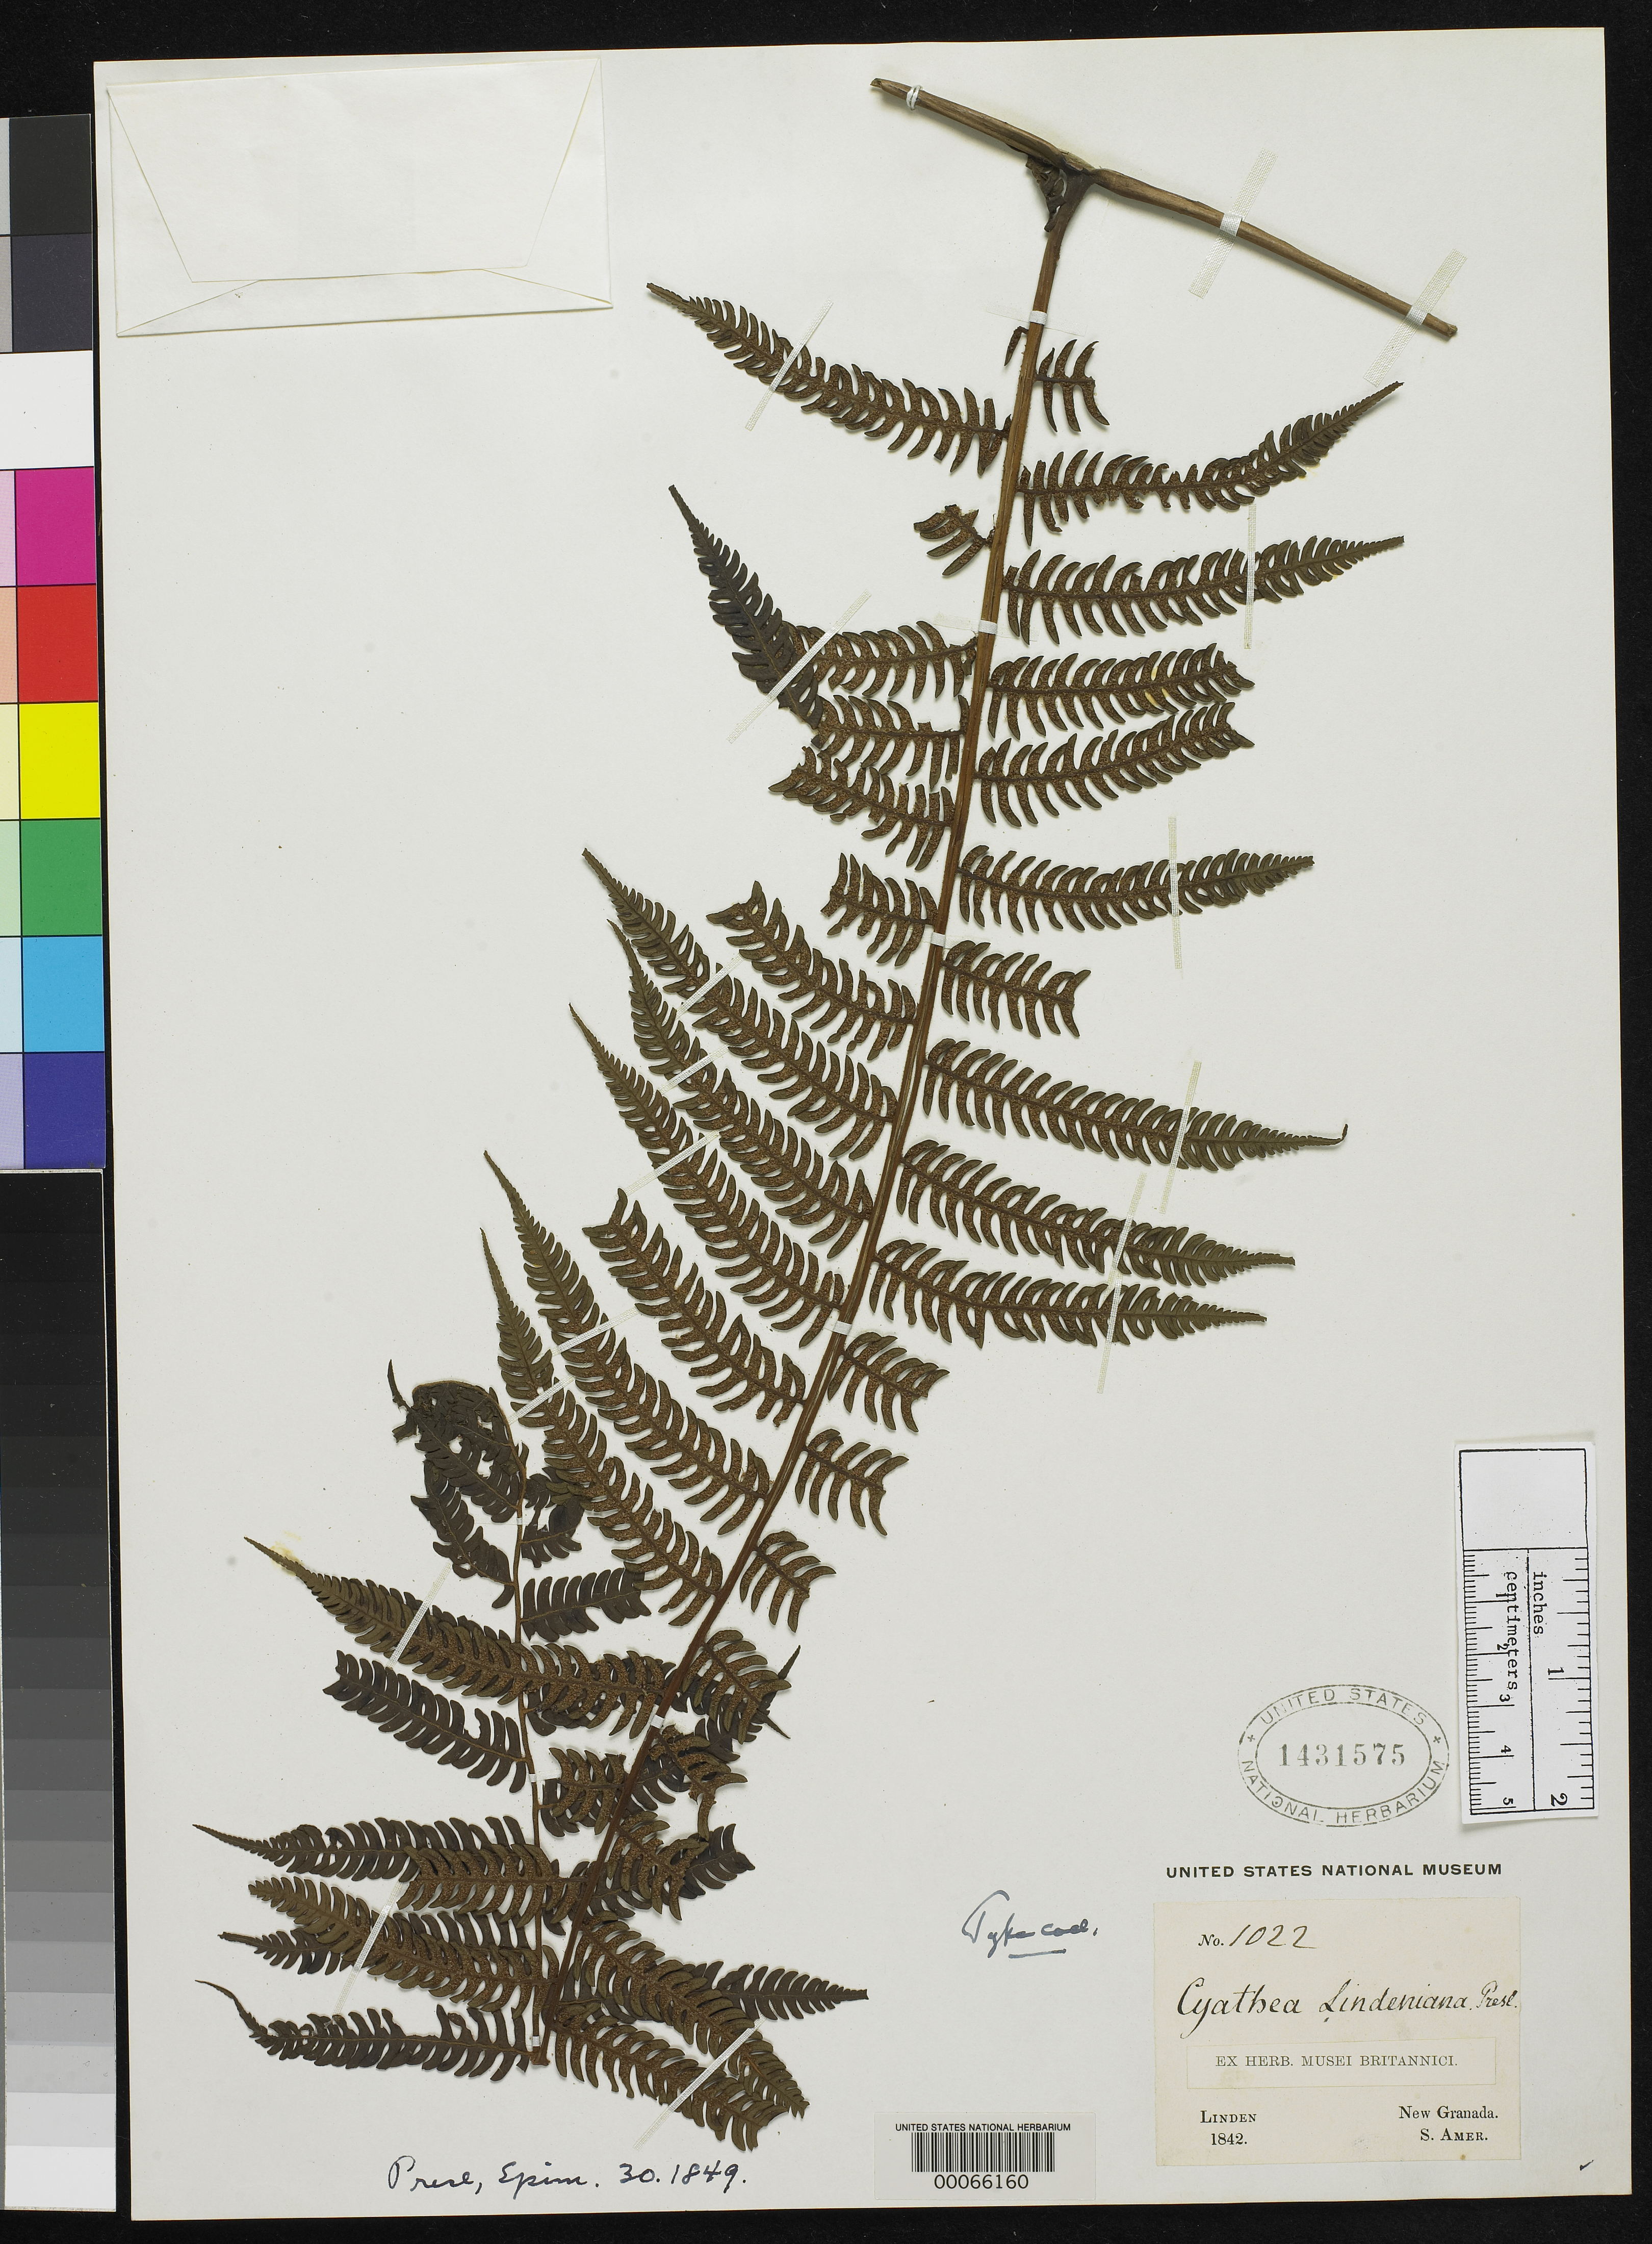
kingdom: Plantae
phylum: Tracheophyta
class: Polypodiopsida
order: Cyatheales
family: Cyatheaceae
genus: Cyathea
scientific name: Cyathea lindeniana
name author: C. Presl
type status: Type Collection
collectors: I. Linden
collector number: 1022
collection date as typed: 1842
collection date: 1842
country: Colombia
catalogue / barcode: US 1431575